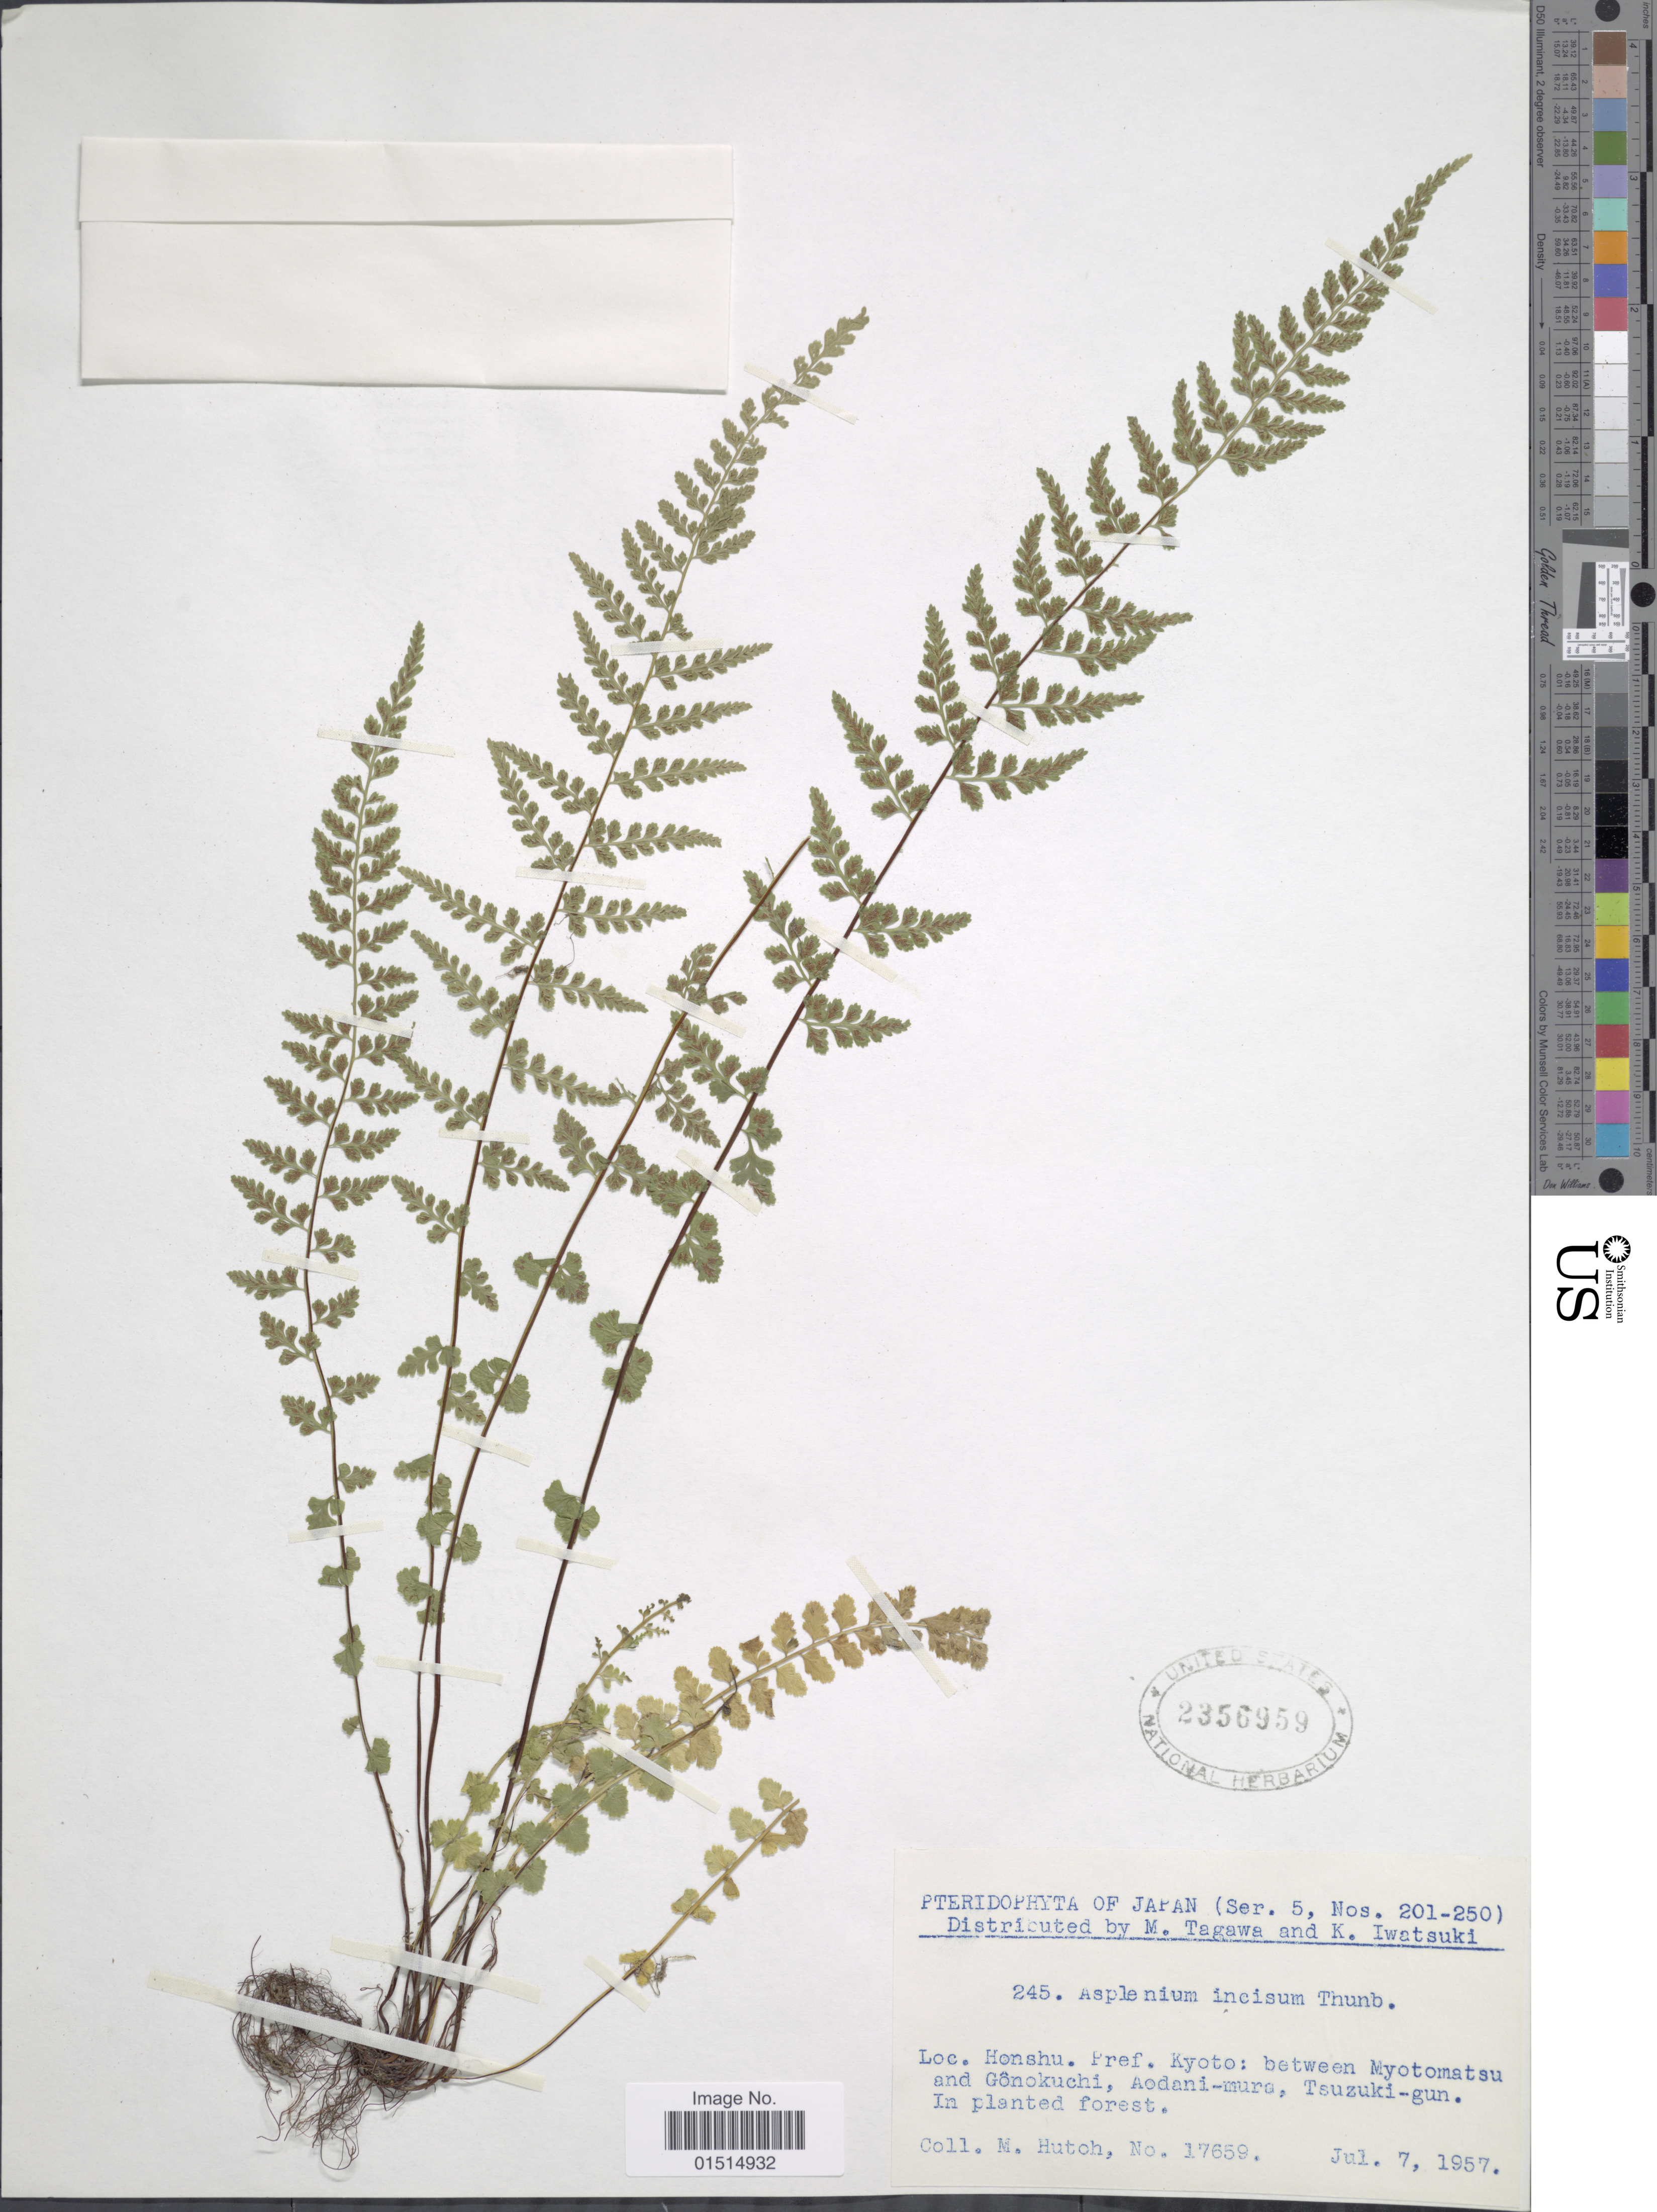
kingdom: Plantae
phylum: Tracheophyta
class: Polypodiopsida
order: Polypodiales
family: Aspleniaceae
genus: Asplenium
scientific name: Asplenium incisum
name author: Thunb.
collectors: M. Hutch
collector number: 17659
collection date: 1957-07-07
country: Japan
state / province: Kyoto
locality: Honshu, Pref. Kyoto: between Myotomatsu and Gonokuchi, Aodani mura, Tsuzuki gun, in planted forest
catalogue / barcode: US 2356959